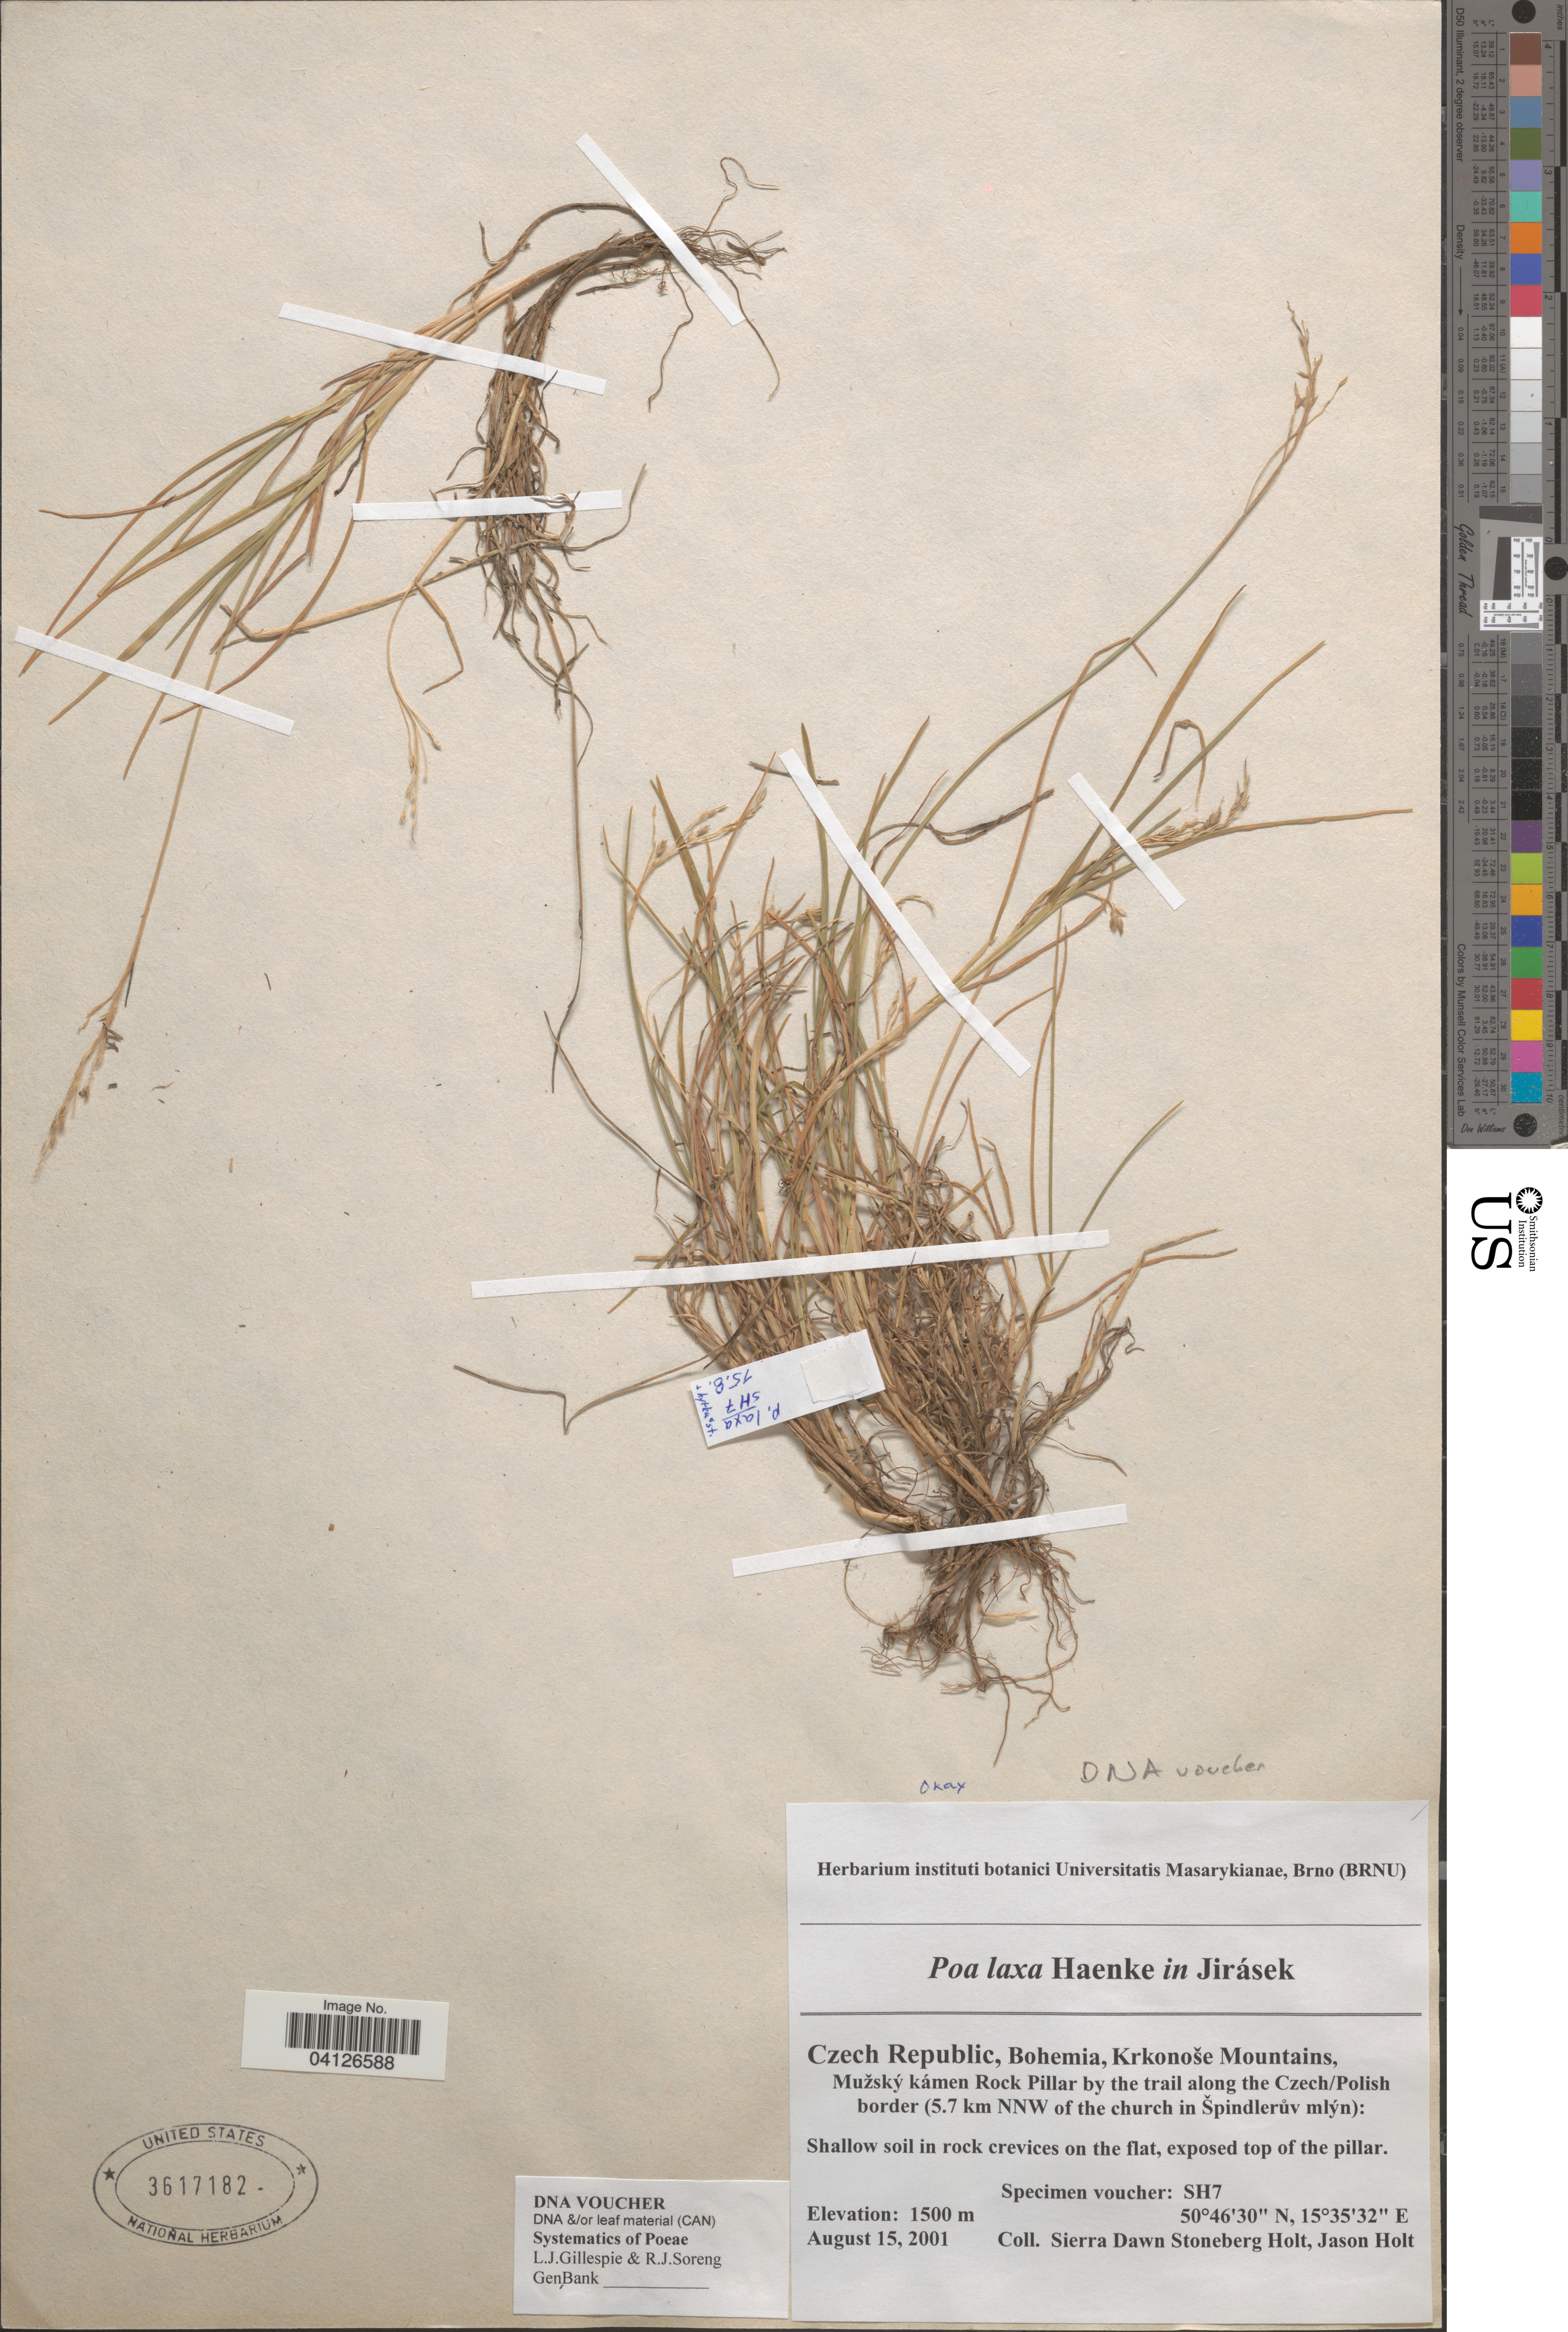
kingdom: Plantae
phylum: Tracheophyta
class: Liliopsida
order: Poales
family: Poaceae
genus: Poa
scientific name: Poa laxa Lam., nom. illeg.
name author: Lam.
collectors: S. Holt & J. A. Holt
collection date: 2001-08-15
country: Czechia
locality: Bohemia, Krkonoše Mountains, Mužský kámen Rock Pillar by the trail along the Czech/Polish border (5.7 km NNW of the church in Špindlerův mlýn).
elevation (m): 1500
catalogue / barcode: US 3617182